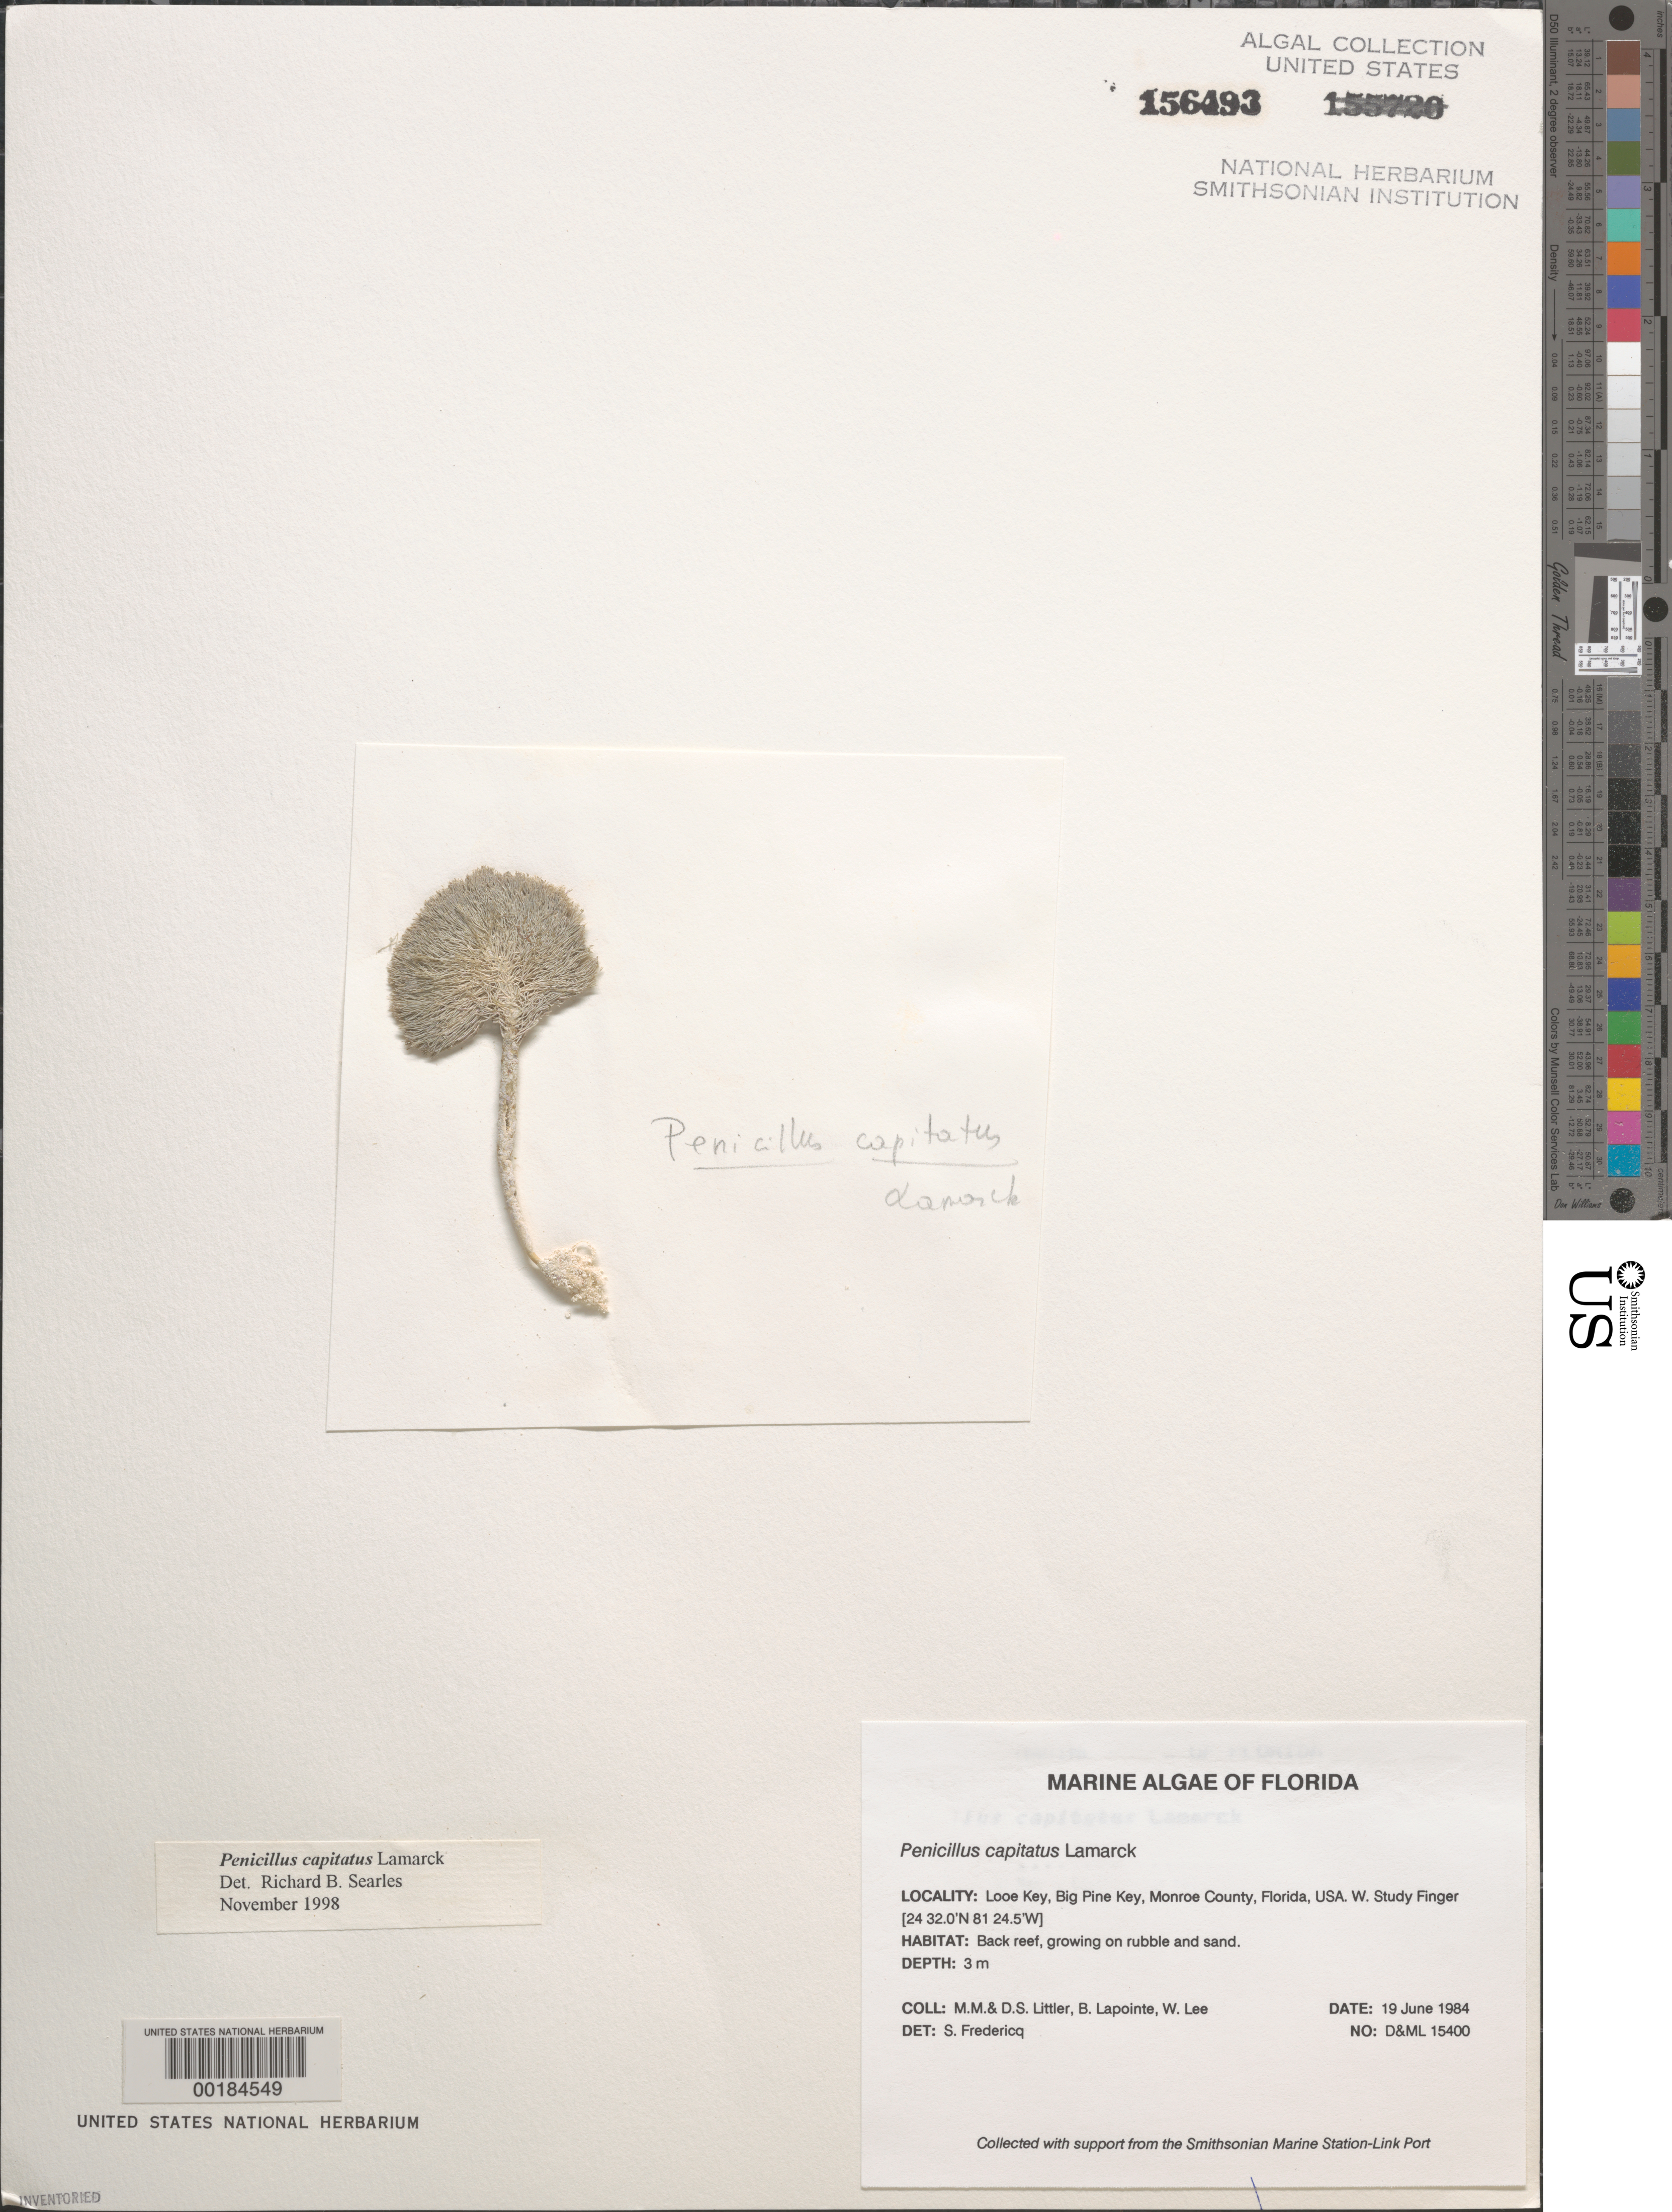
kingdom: Plantae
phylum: Chlorophyta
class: Ulvophyceae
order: Bryopsidales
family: Udoteaceae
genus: Penicillus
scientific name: Penicillus capitatus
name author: Lam.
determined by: Fredericq, S.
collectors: M. M. Littler, D. S. Littler, B. Lapointe & W. Lee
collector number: D&ML 15400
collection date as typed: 19 Jun 1984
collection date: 1984-06-19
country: United States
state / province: Florida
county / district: Monroe County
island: Looe Key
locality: Looe Key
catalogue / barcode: US 156493